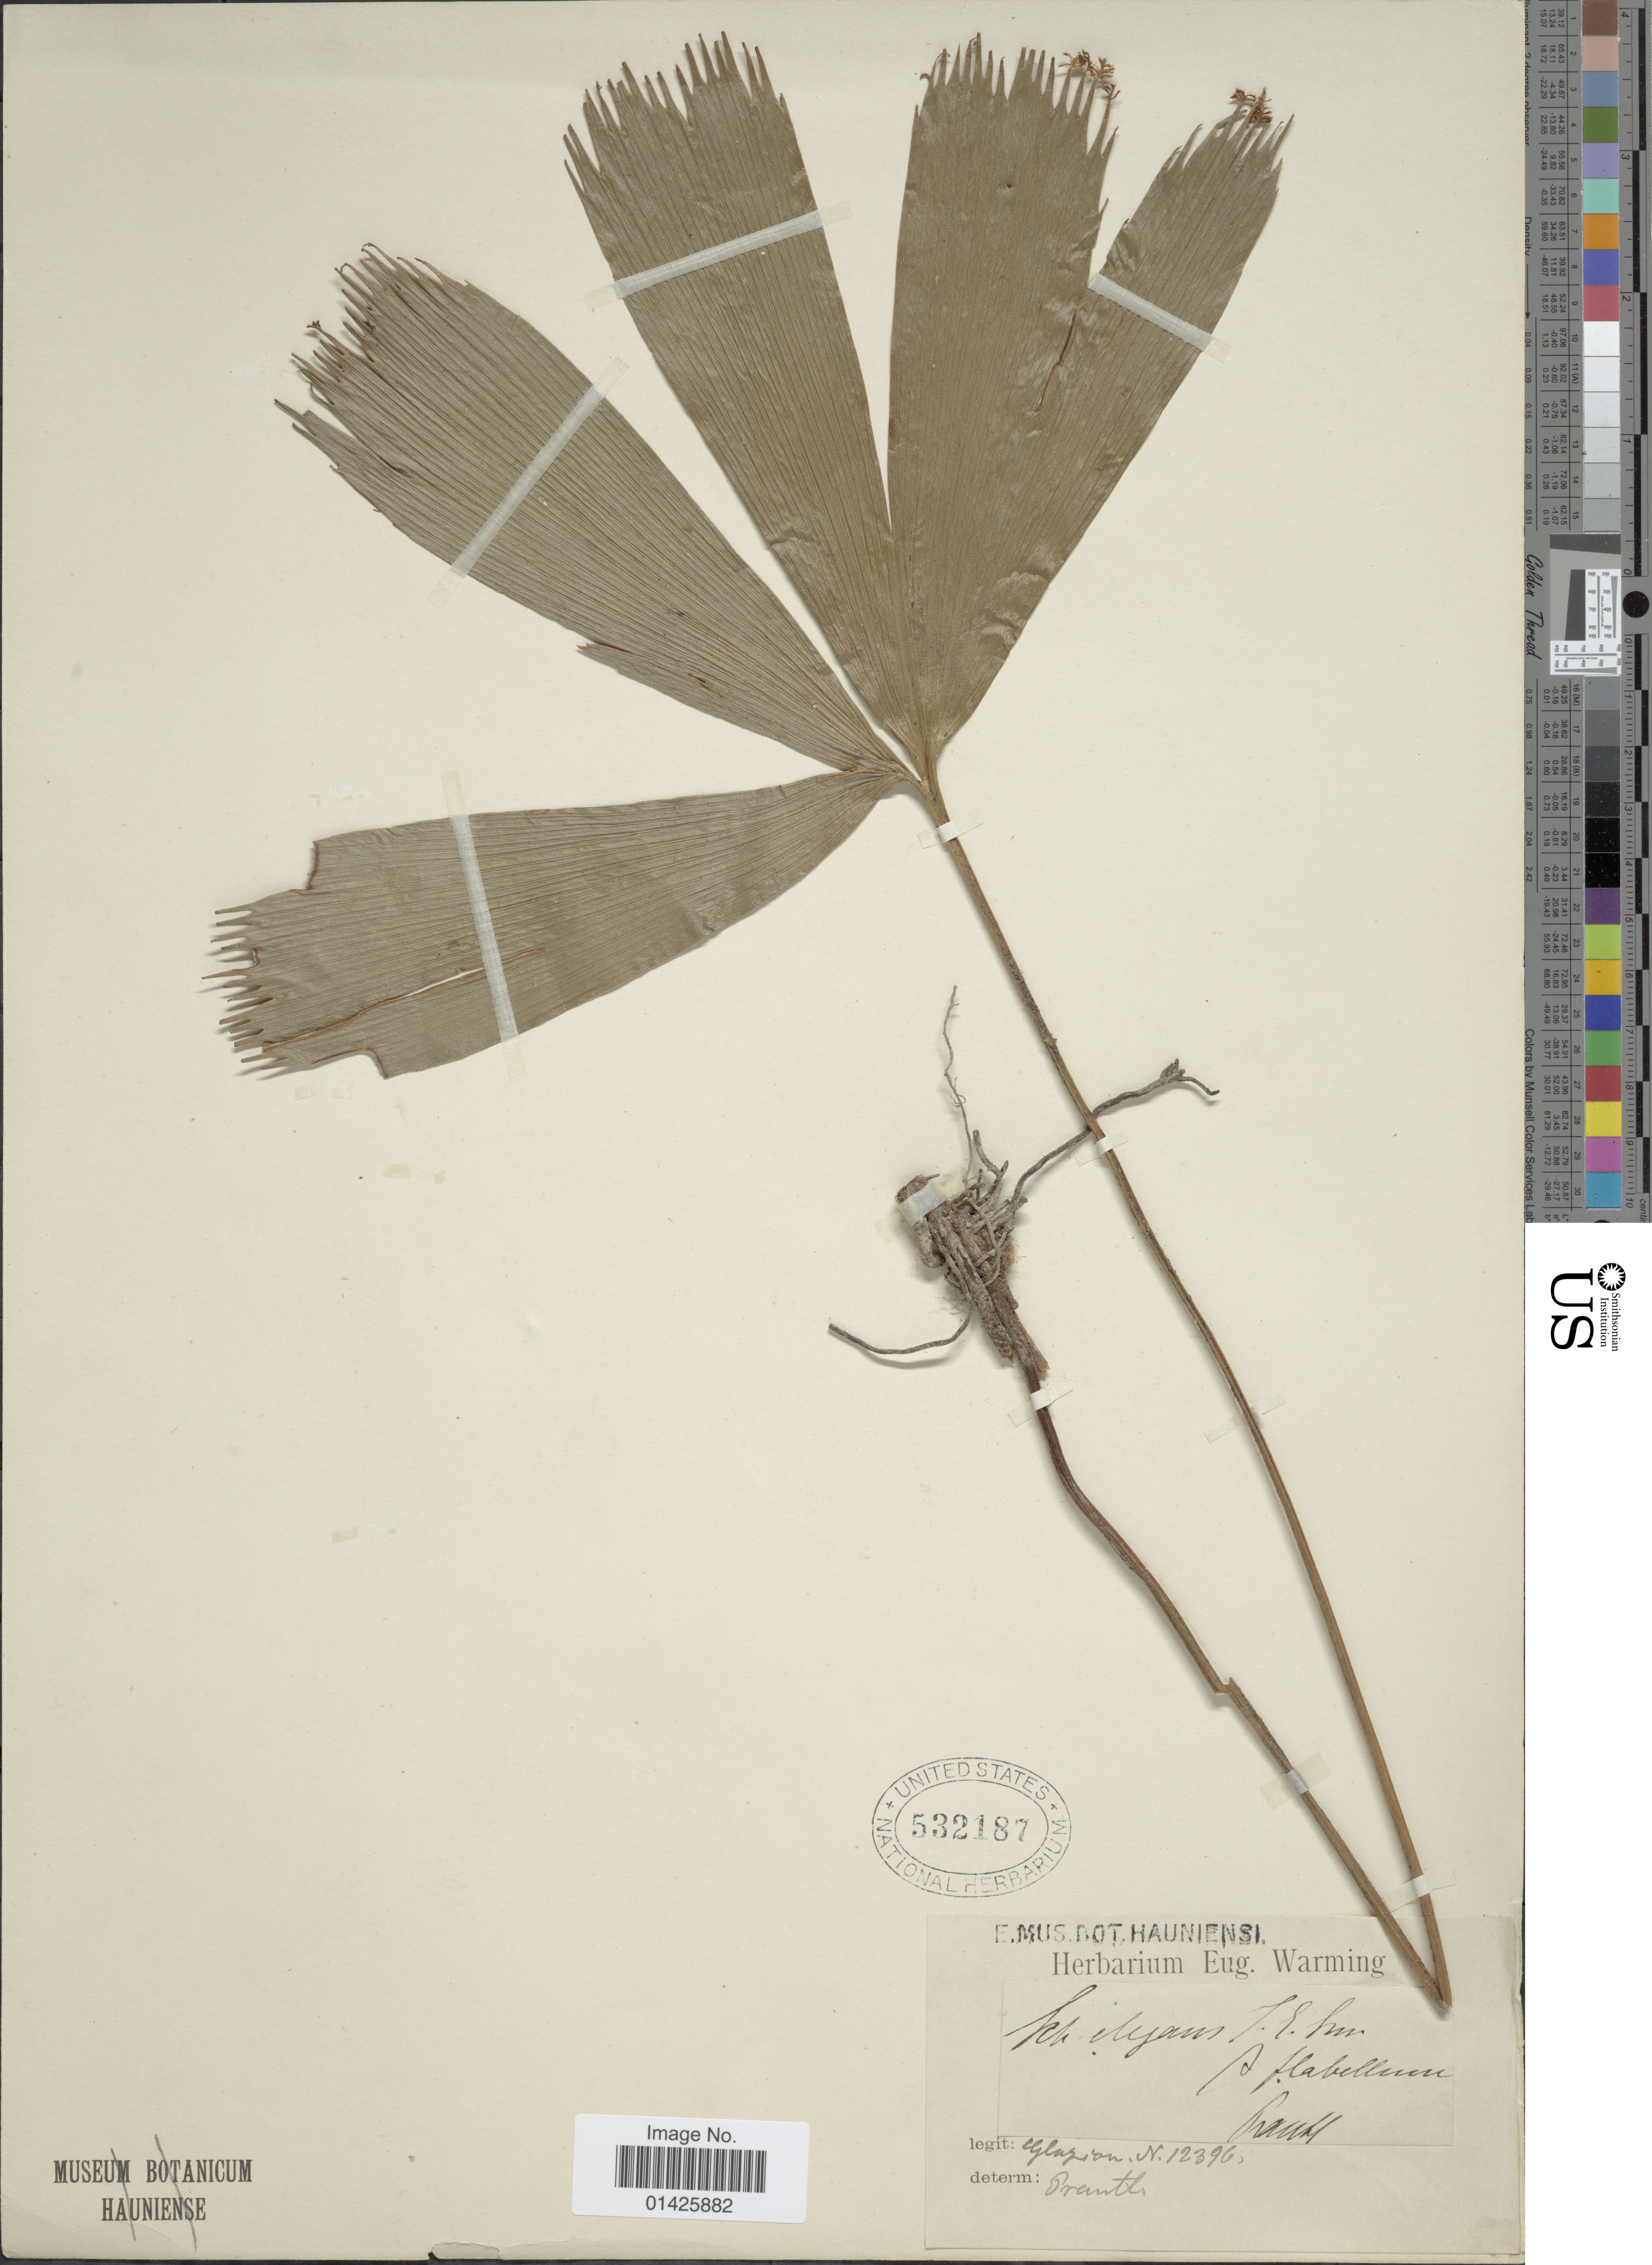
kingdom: Plantae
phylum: Tracheophyta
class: Polypodiopsida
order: Schizaeales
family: Schizaeaceae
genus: Schizaea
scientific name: Schizaea elegans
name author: (Vahl) Sw.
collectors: Glaziou, --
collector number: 12396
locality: Lrandt [interpreted]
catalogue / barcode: US 532187